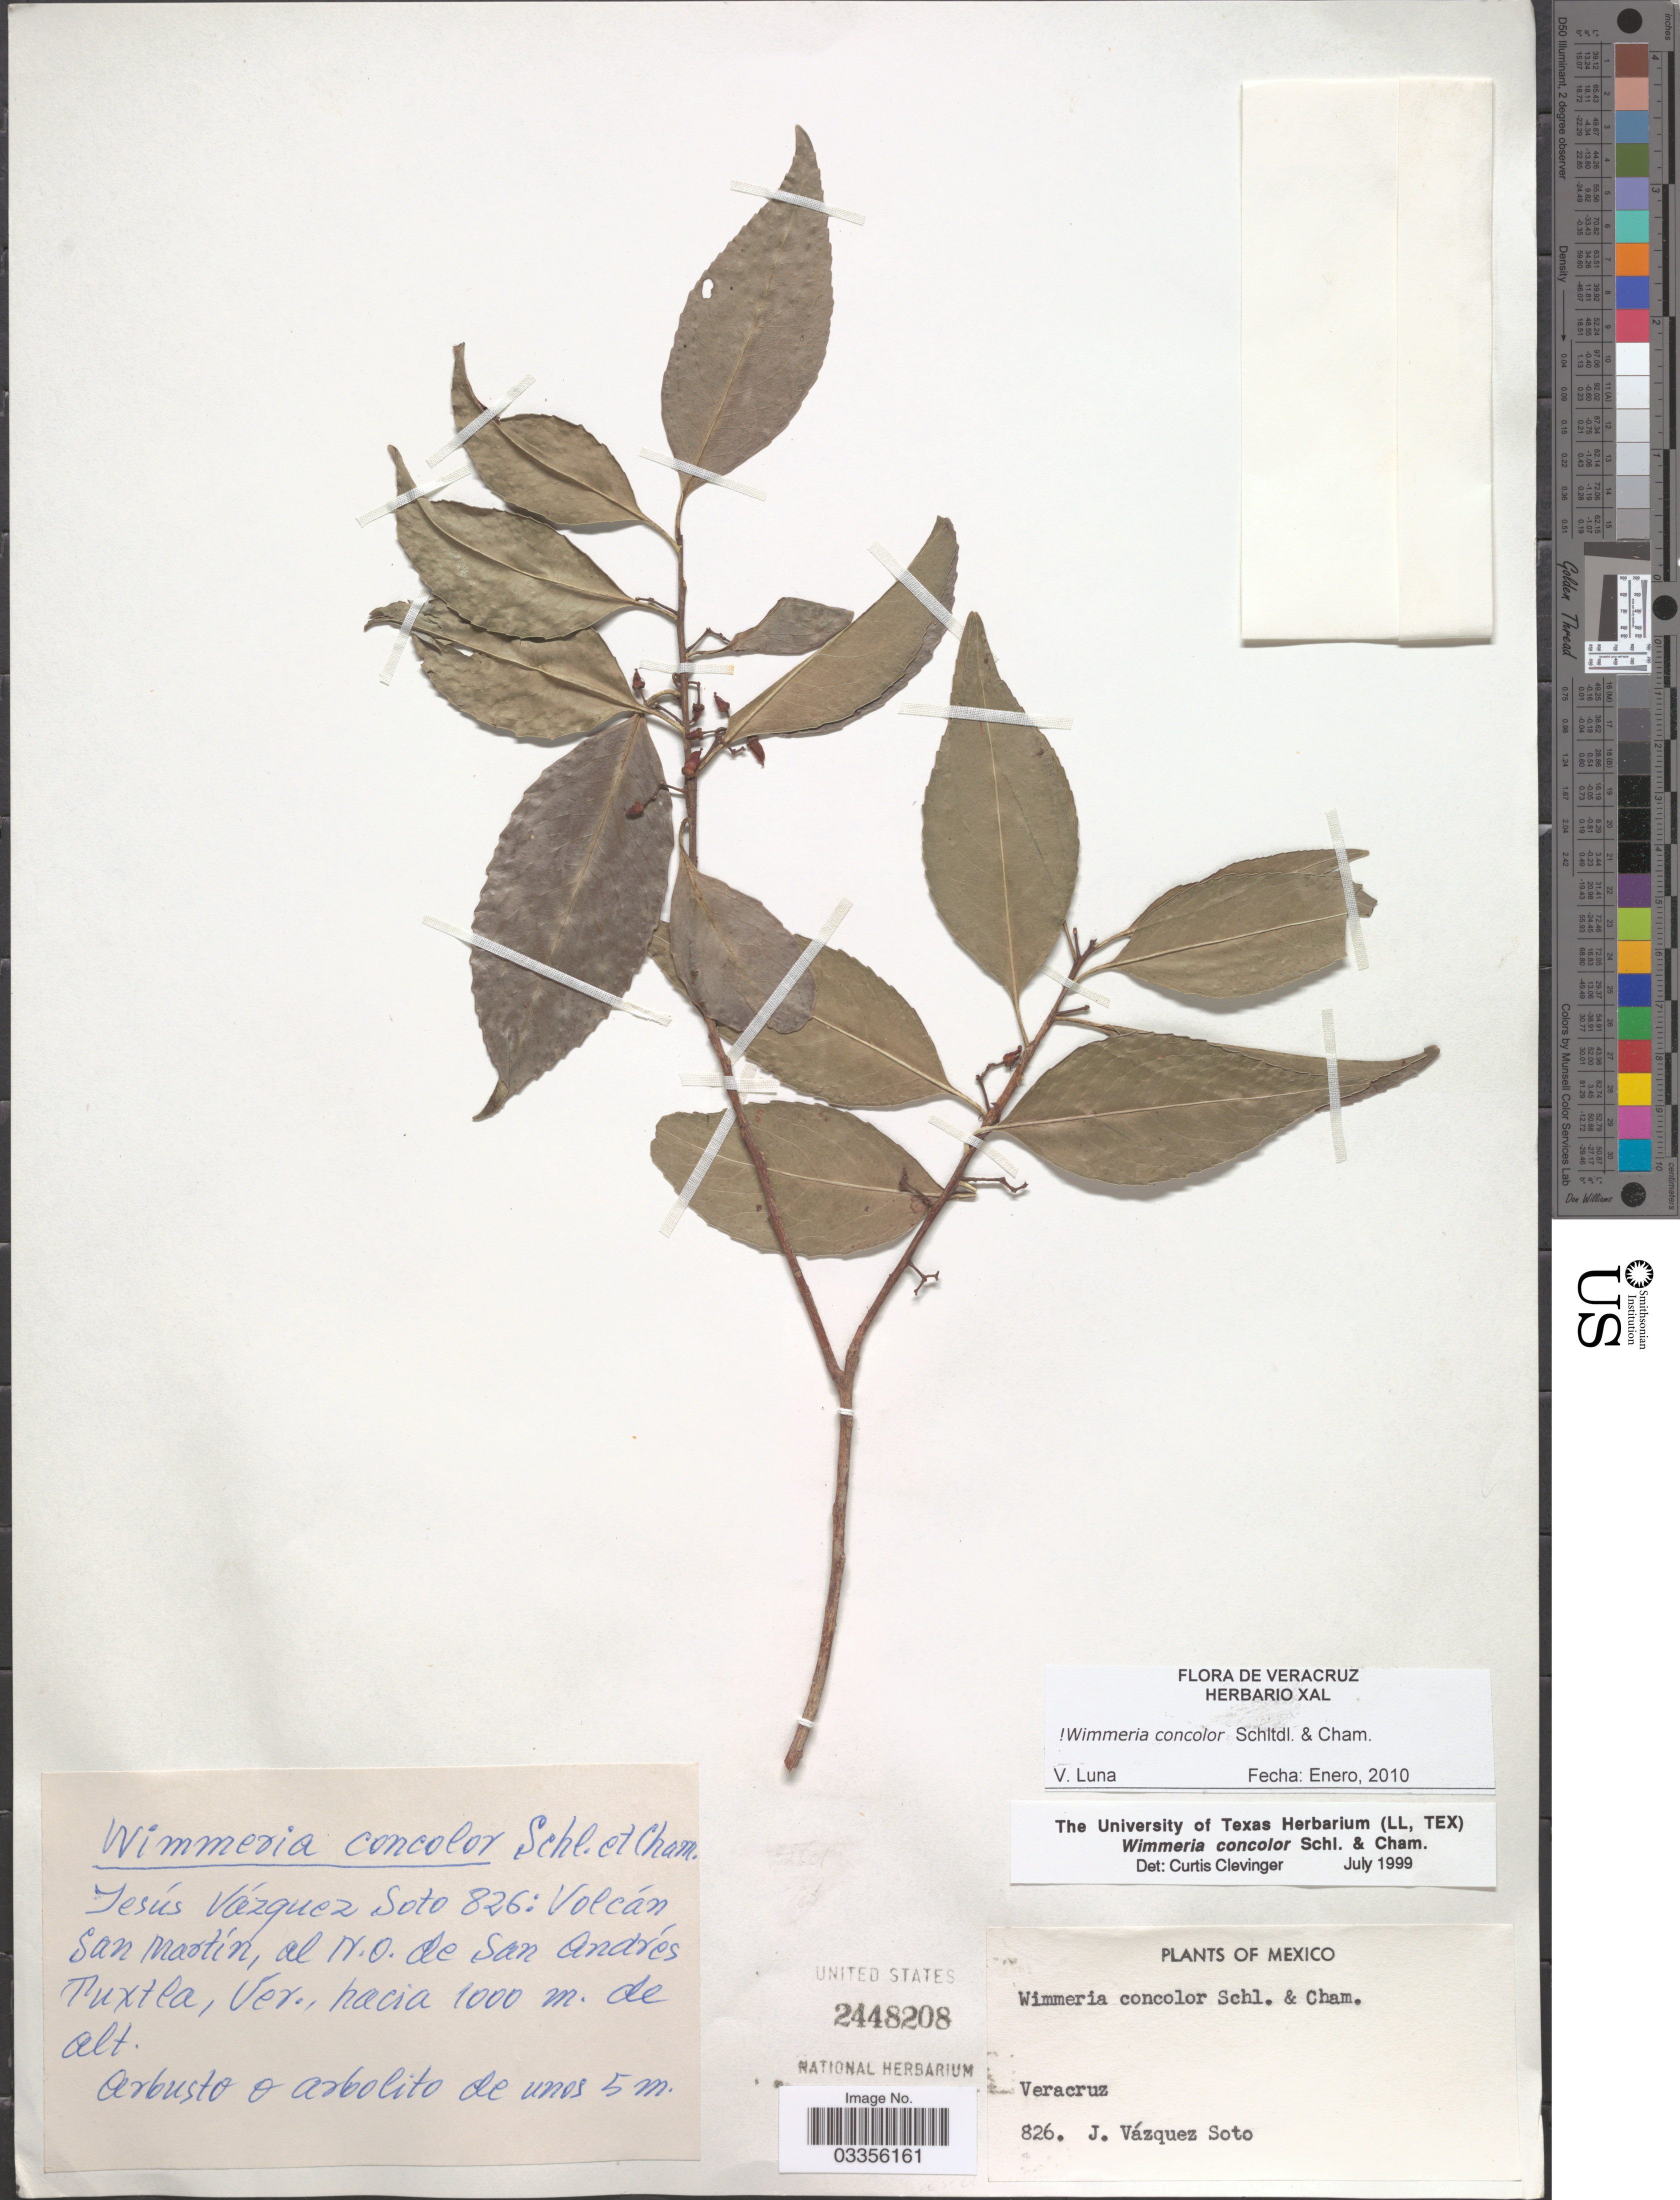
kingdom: Plantae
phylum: Tracheophyta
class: Magnoliopsida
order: Celastrales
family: Celastraceae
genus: Wimmeria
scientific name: Wimmeria concolor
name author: Schltdl. & Cham.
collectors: J. Vázquez Soto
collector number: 826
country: Mexico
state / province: Veracruz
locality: Veracruz. Volcán San Martín, al N.O. de San Andres Tuxtla.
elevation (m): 1000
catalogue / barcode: US 2448208